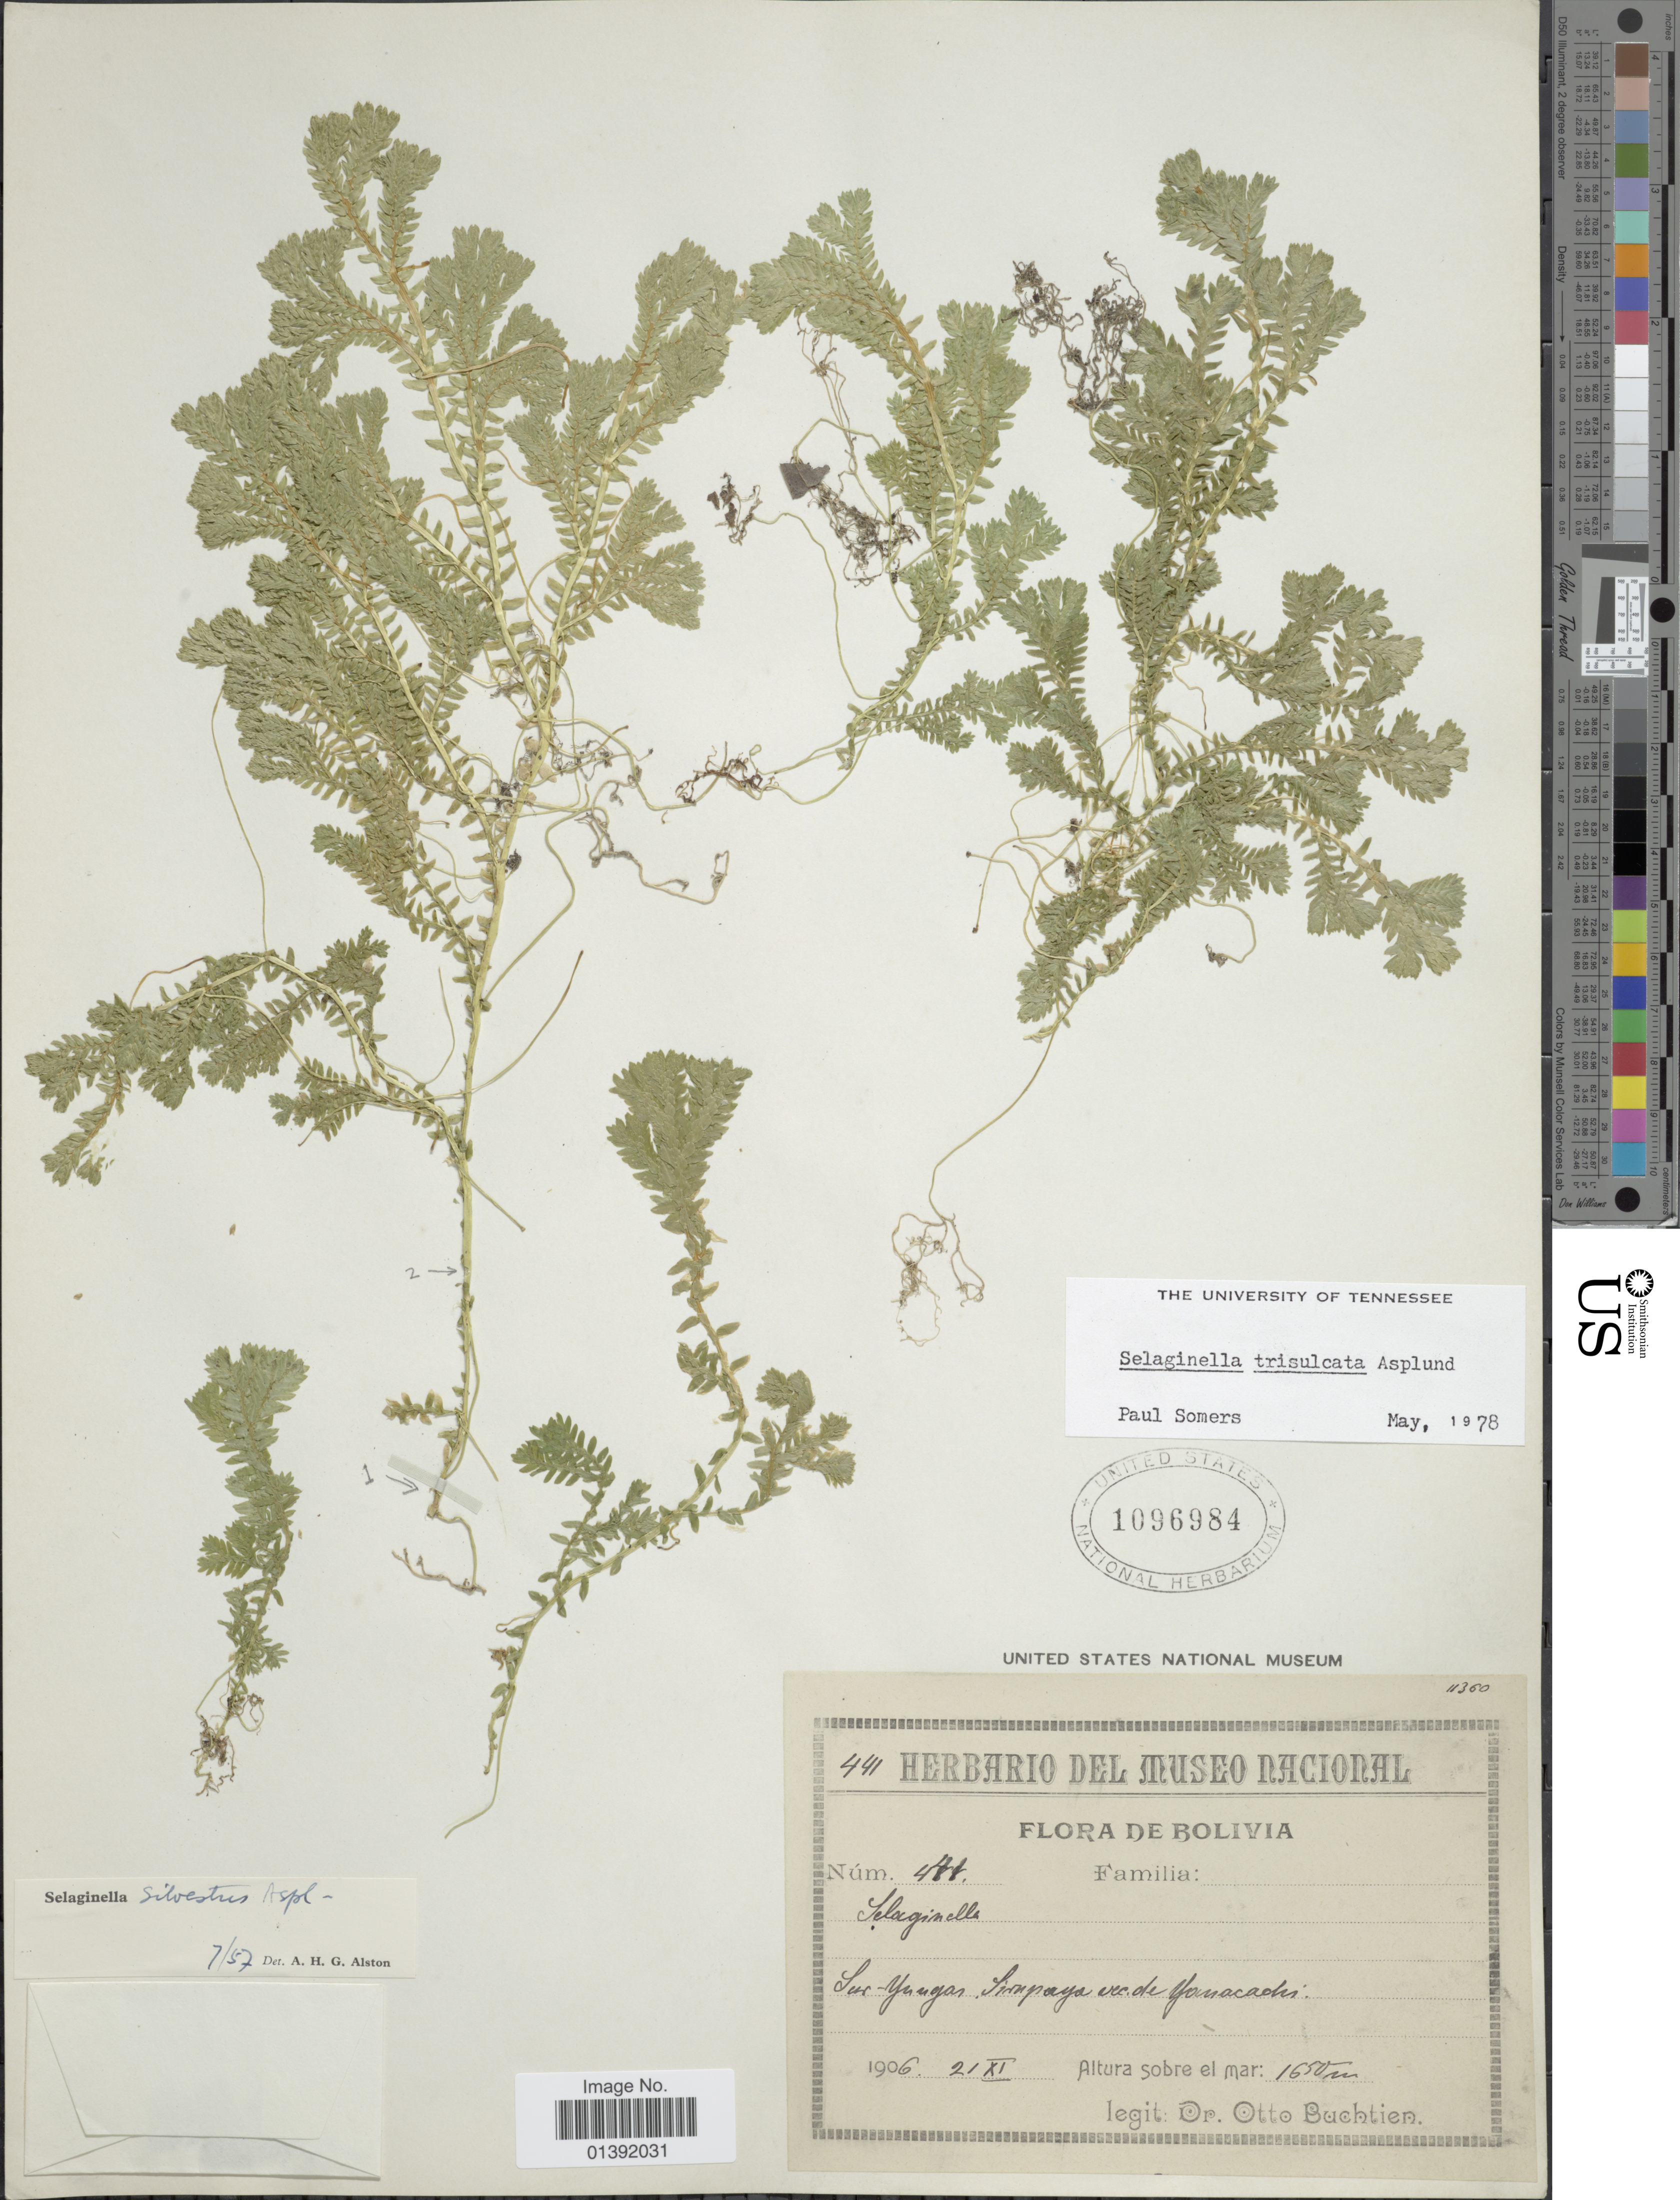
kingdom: Plantae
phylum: Tracheophyta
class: Lycopodiopsida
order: Selaginellales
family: Selaginellaceae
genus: Selaginella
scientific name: Selaginella trisulcata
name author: Aspl.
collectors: O. Buchtien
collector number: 411*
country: Bolivia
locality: Sur-Yungas: Sirupaya de Yanacachi.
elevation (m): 1650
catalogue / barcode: US 1096984